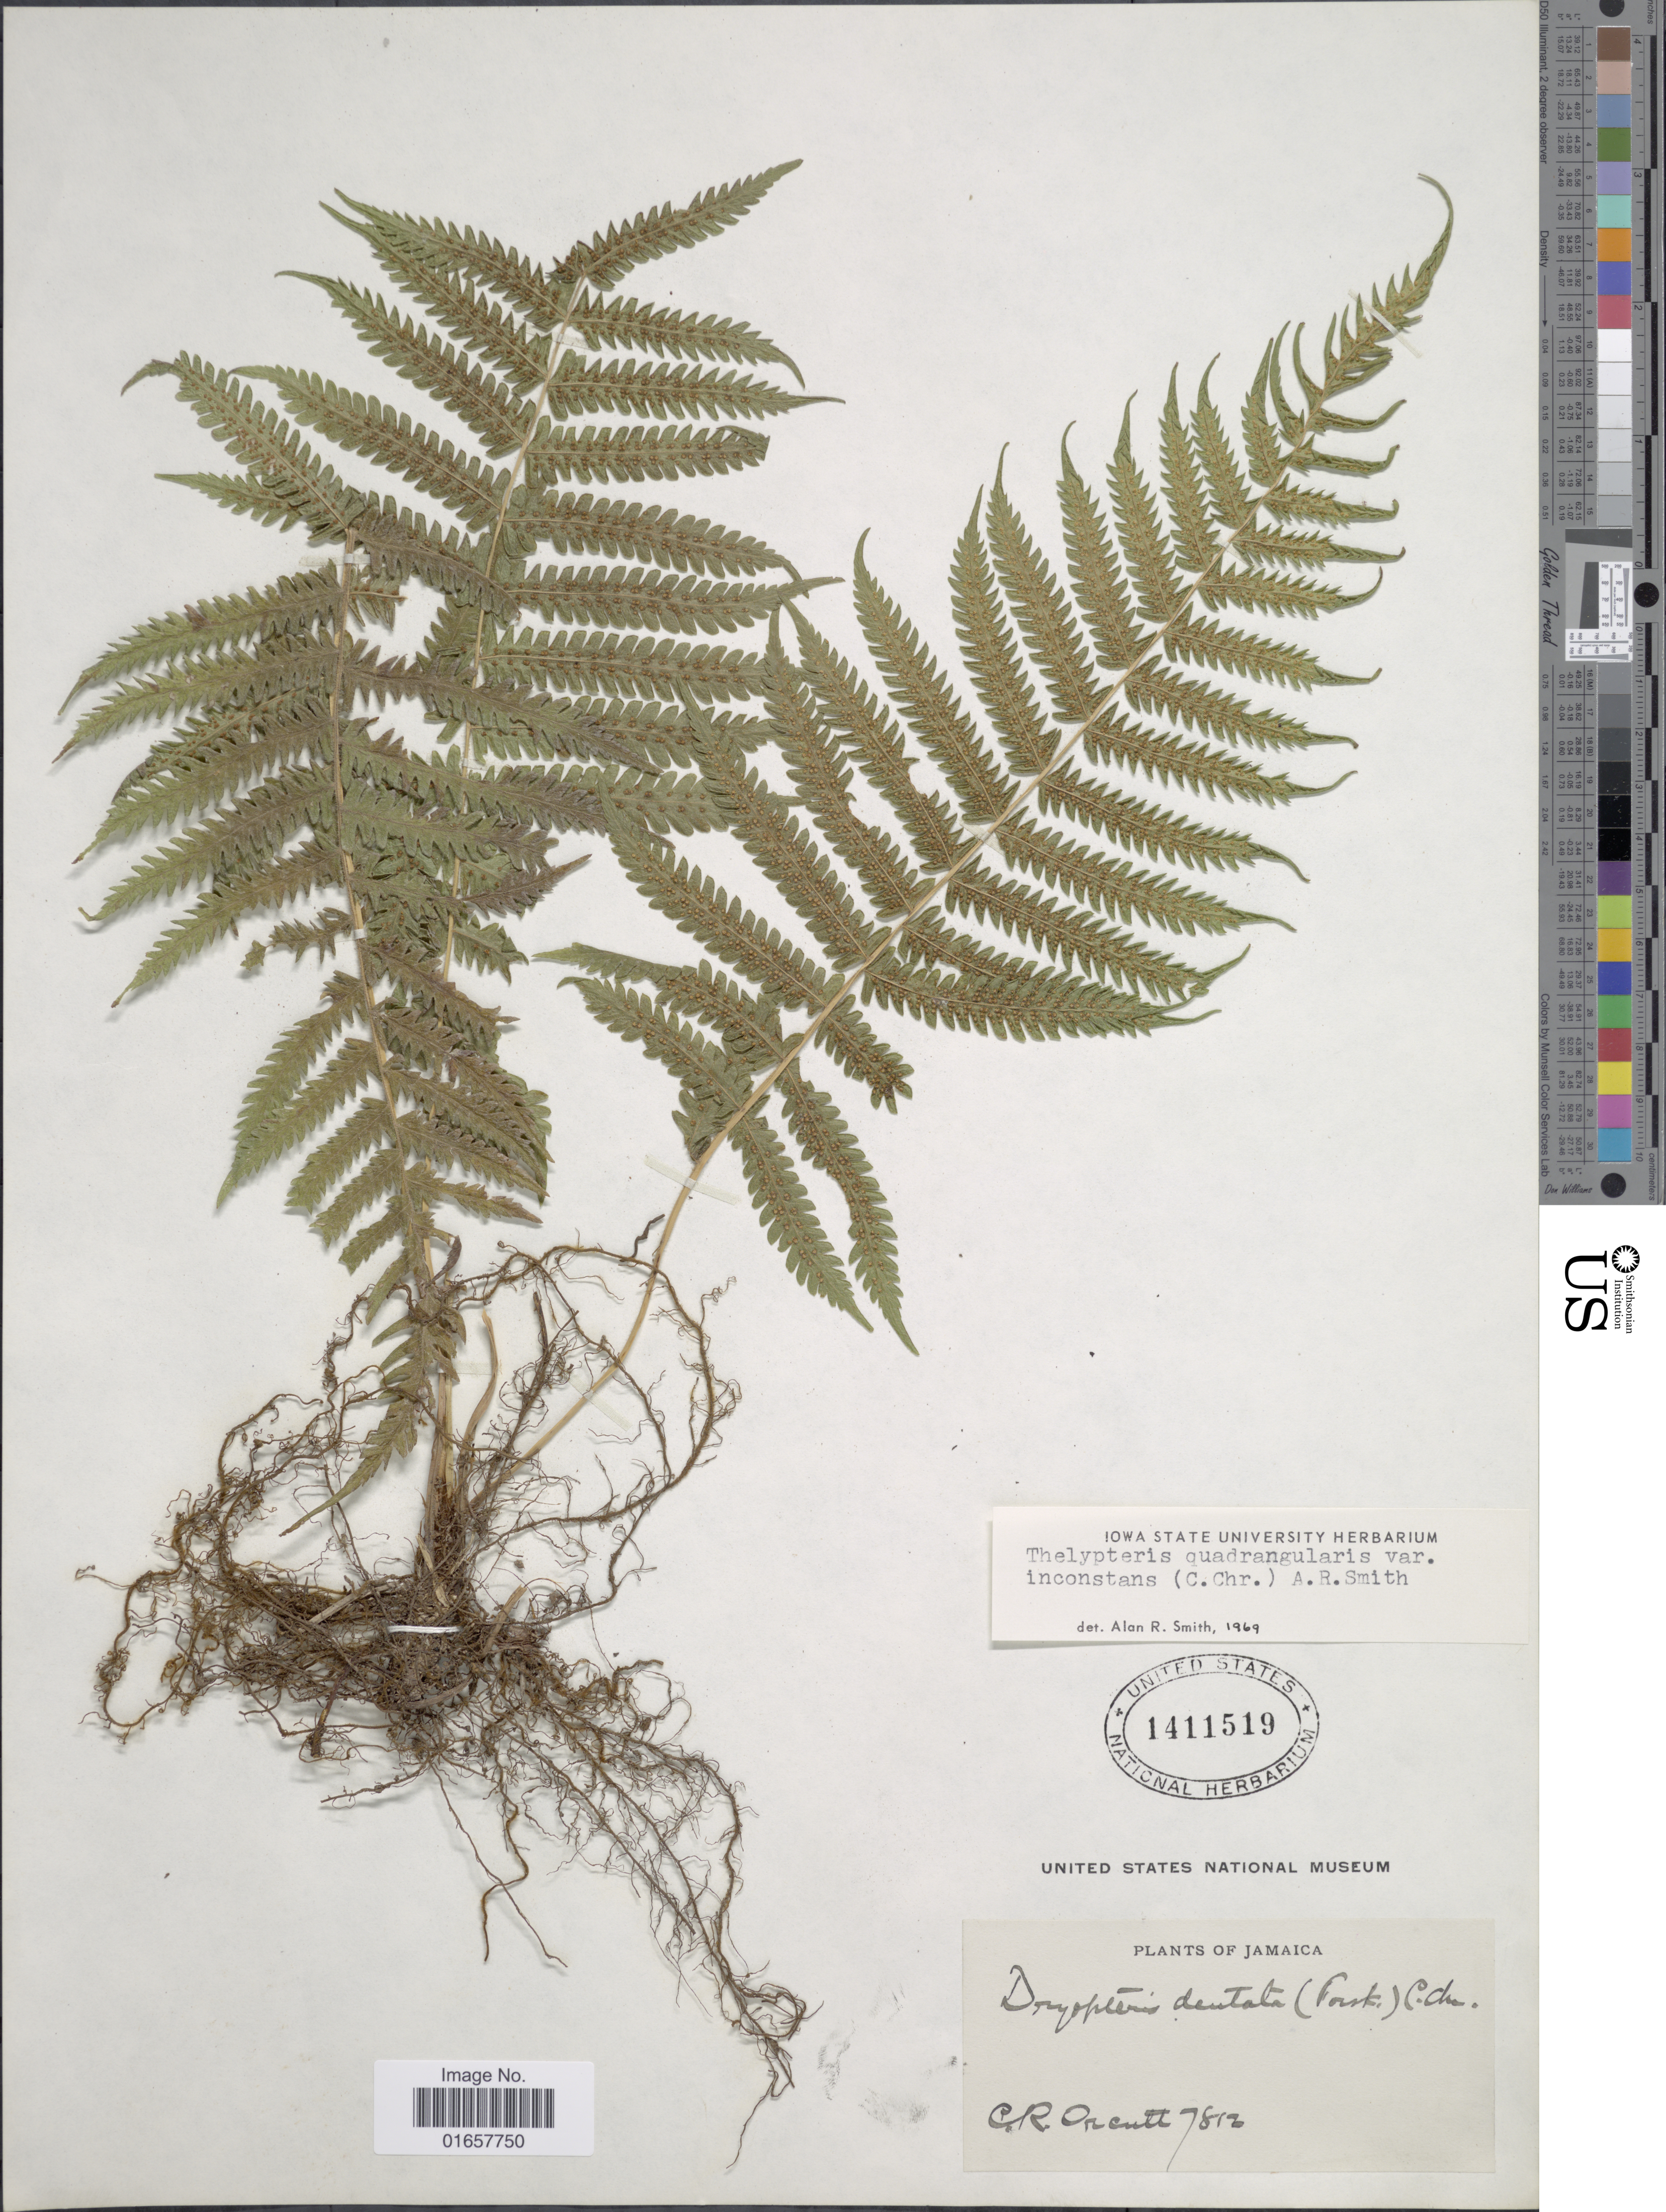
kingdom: Plantae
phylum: Tracheophyta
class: Polypodiopsida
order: Polypodiales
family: Thelypteridaceae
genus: Christella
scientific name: Christella hispidula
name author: (Decne.) Holttum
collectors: C. R. Orcutt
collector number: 7812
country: Jamaica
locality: Jamaica.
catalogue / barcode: US 1411519